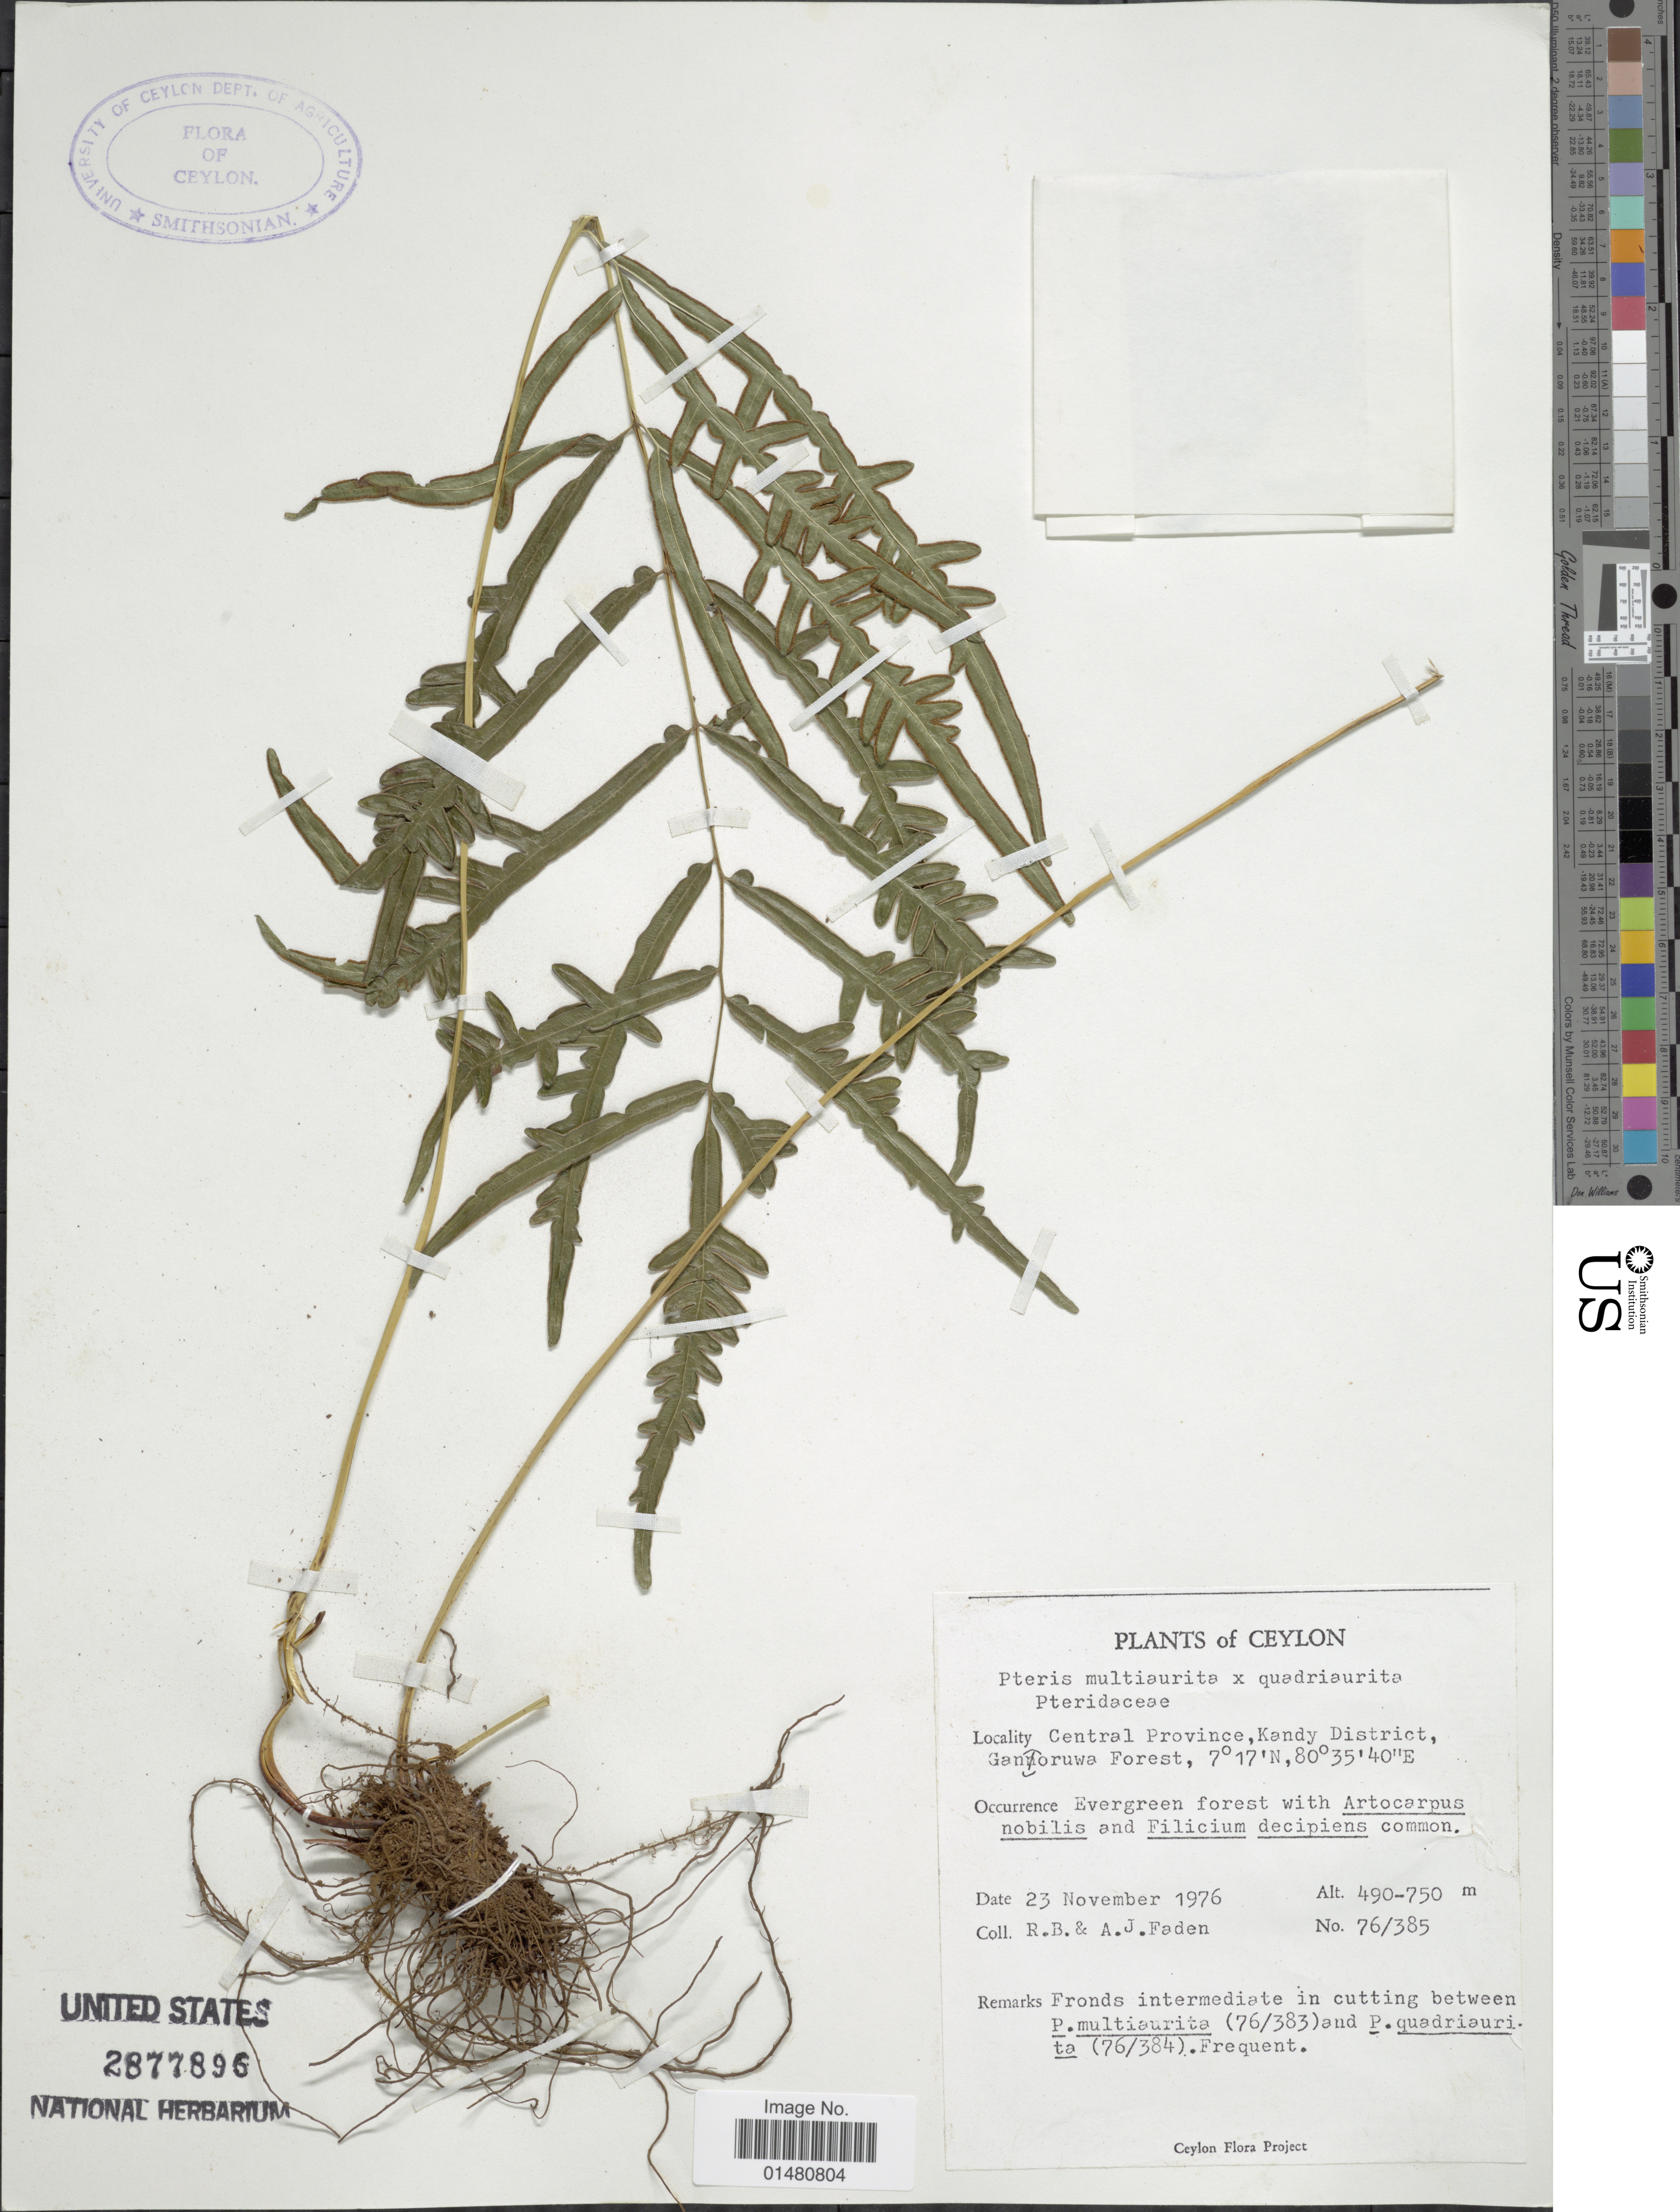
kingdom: Plantae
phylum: Tracheophyta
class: Polypodiopsida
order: Polypodiales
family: Pteridaceae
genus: Pteris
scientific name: Pteris multiaurita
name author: J. Agardh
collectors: R. B. Faden & A. J. Faden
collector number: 76/385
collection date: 1976-11-23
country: Sri Lanka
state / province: Central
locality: Ceylon, Kandy District, Ganioruwa Forest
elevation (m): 490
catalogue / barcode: US 2877896